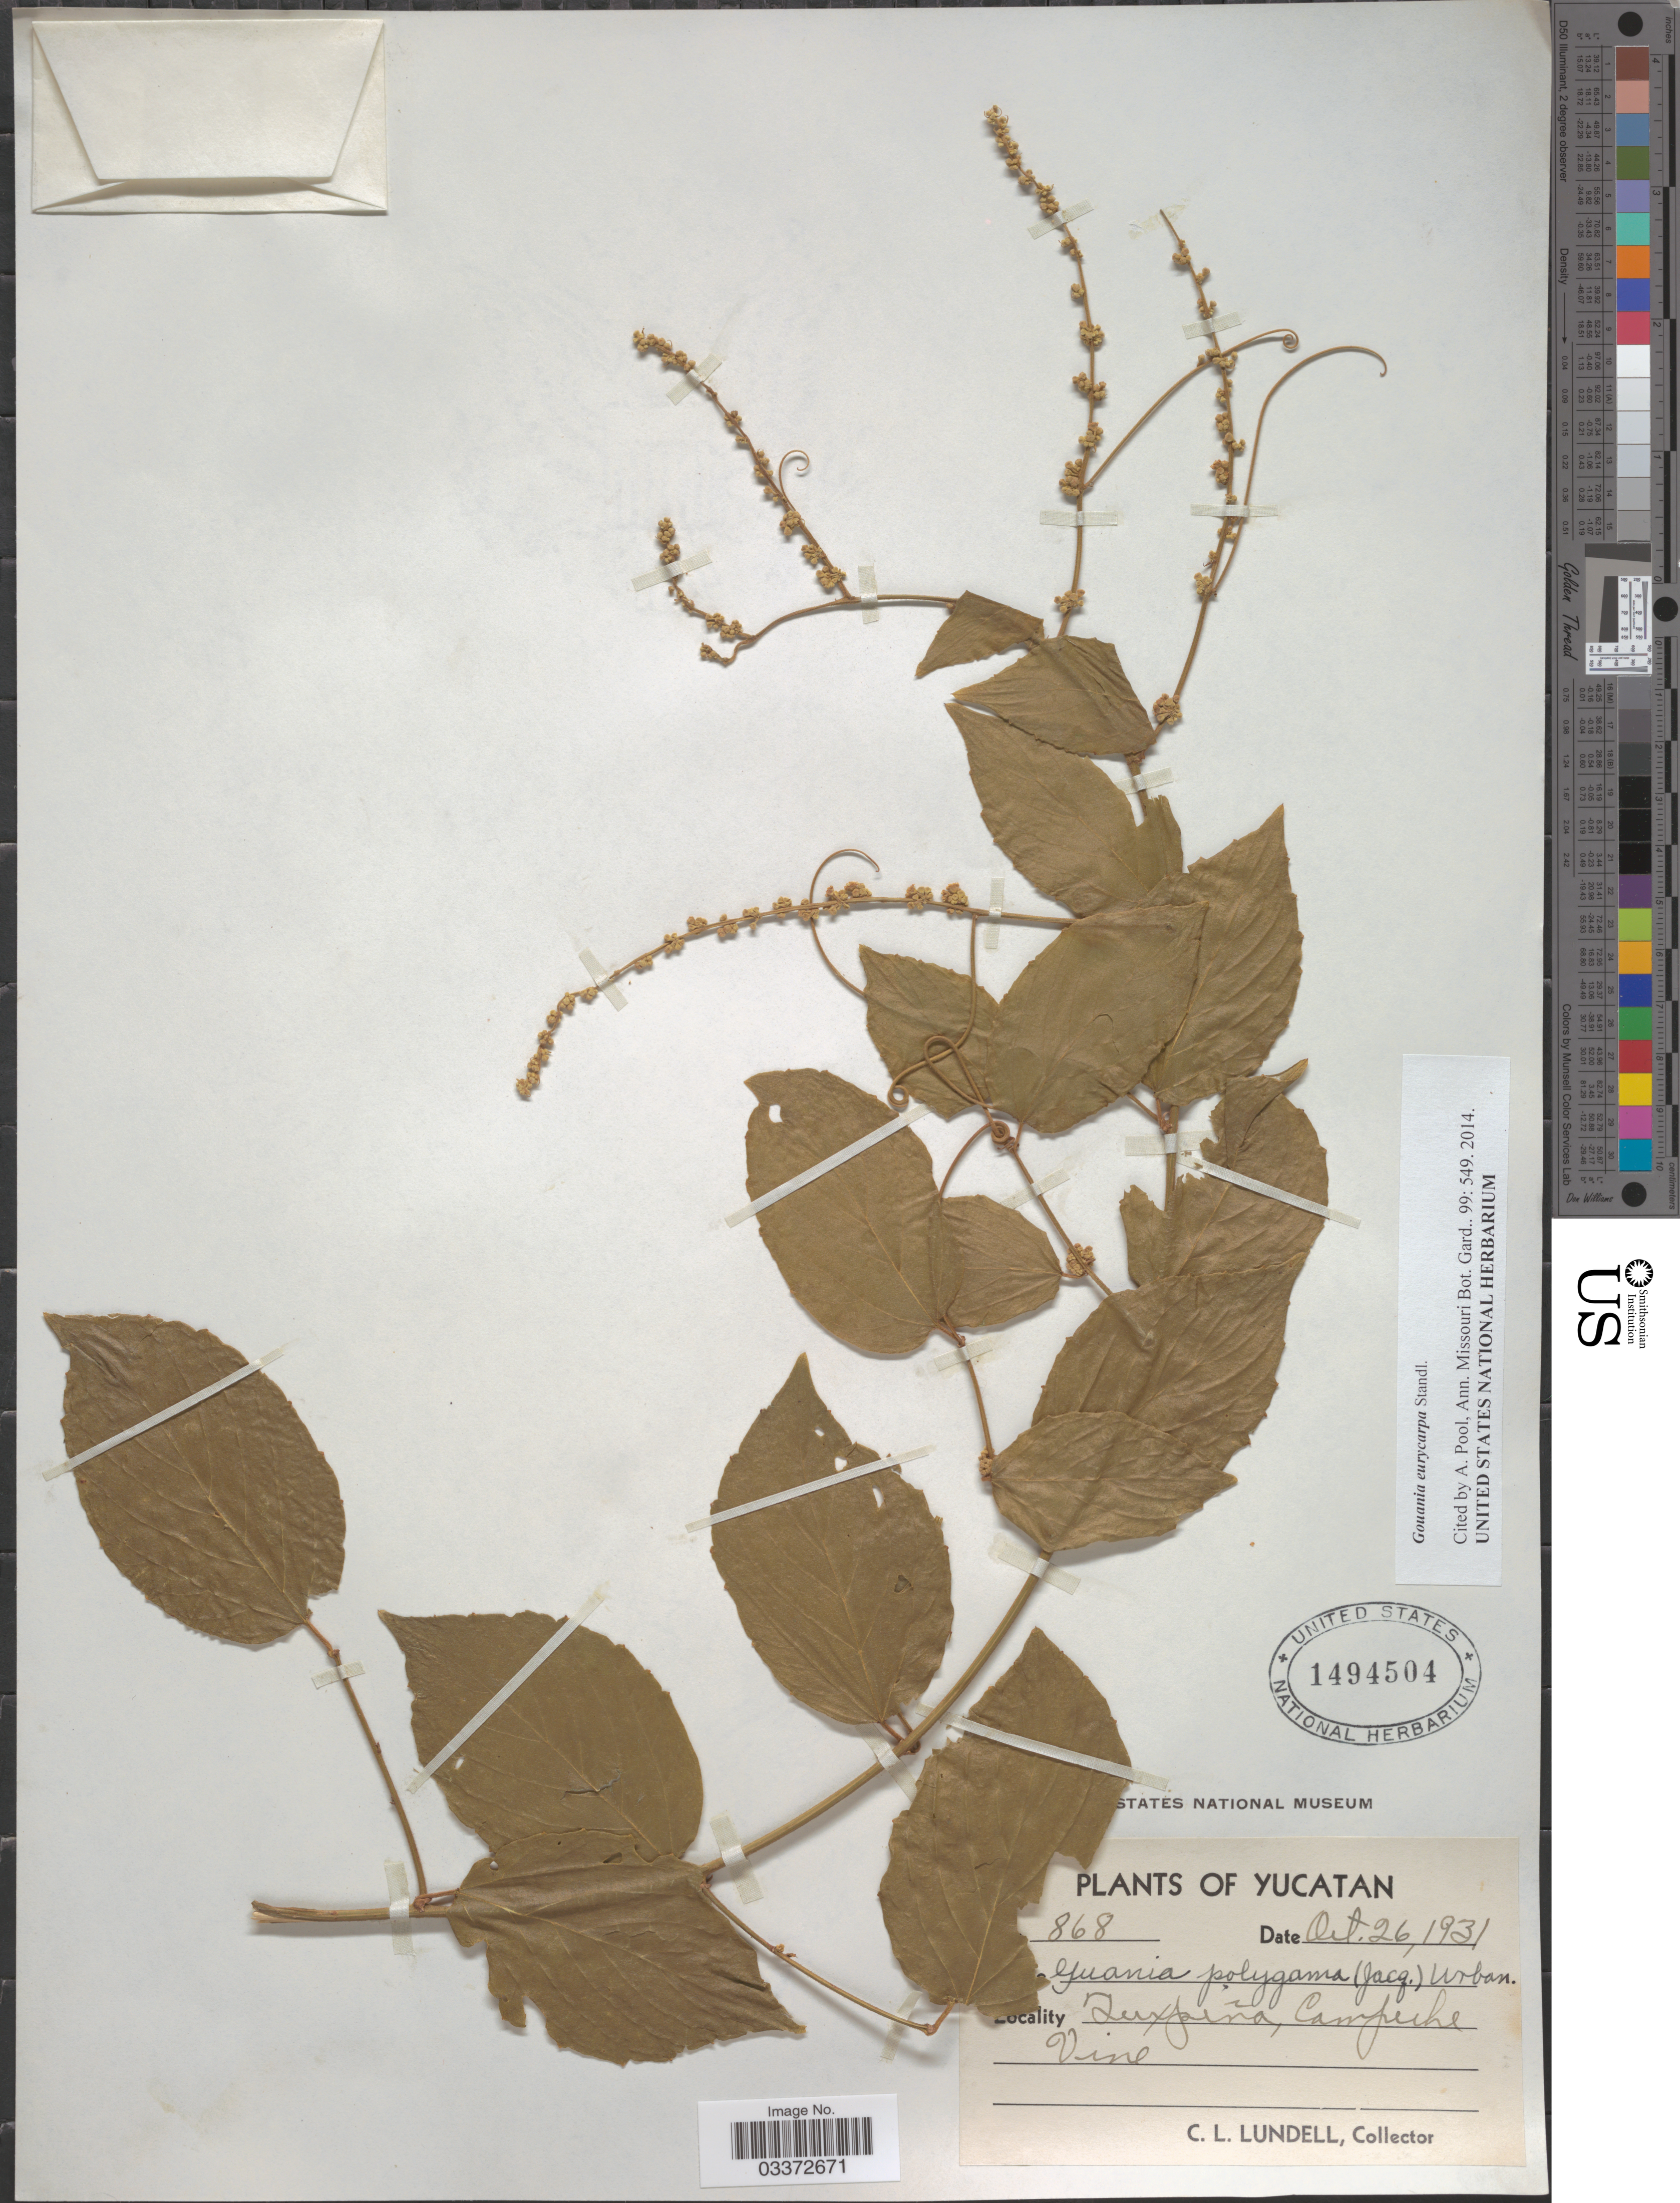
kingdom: Plantae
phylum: Tracheophyta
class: Magnoliopsida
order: Rosales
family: Rhamnaceae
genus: Gouania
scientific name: Gouania eurycarpa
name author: Standl.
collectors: C. L. Lundell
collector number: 868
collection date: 1931-10-26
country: Mexico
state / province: Campeche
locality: Yucatan. Tuxpeña.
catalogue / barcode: US 1494504